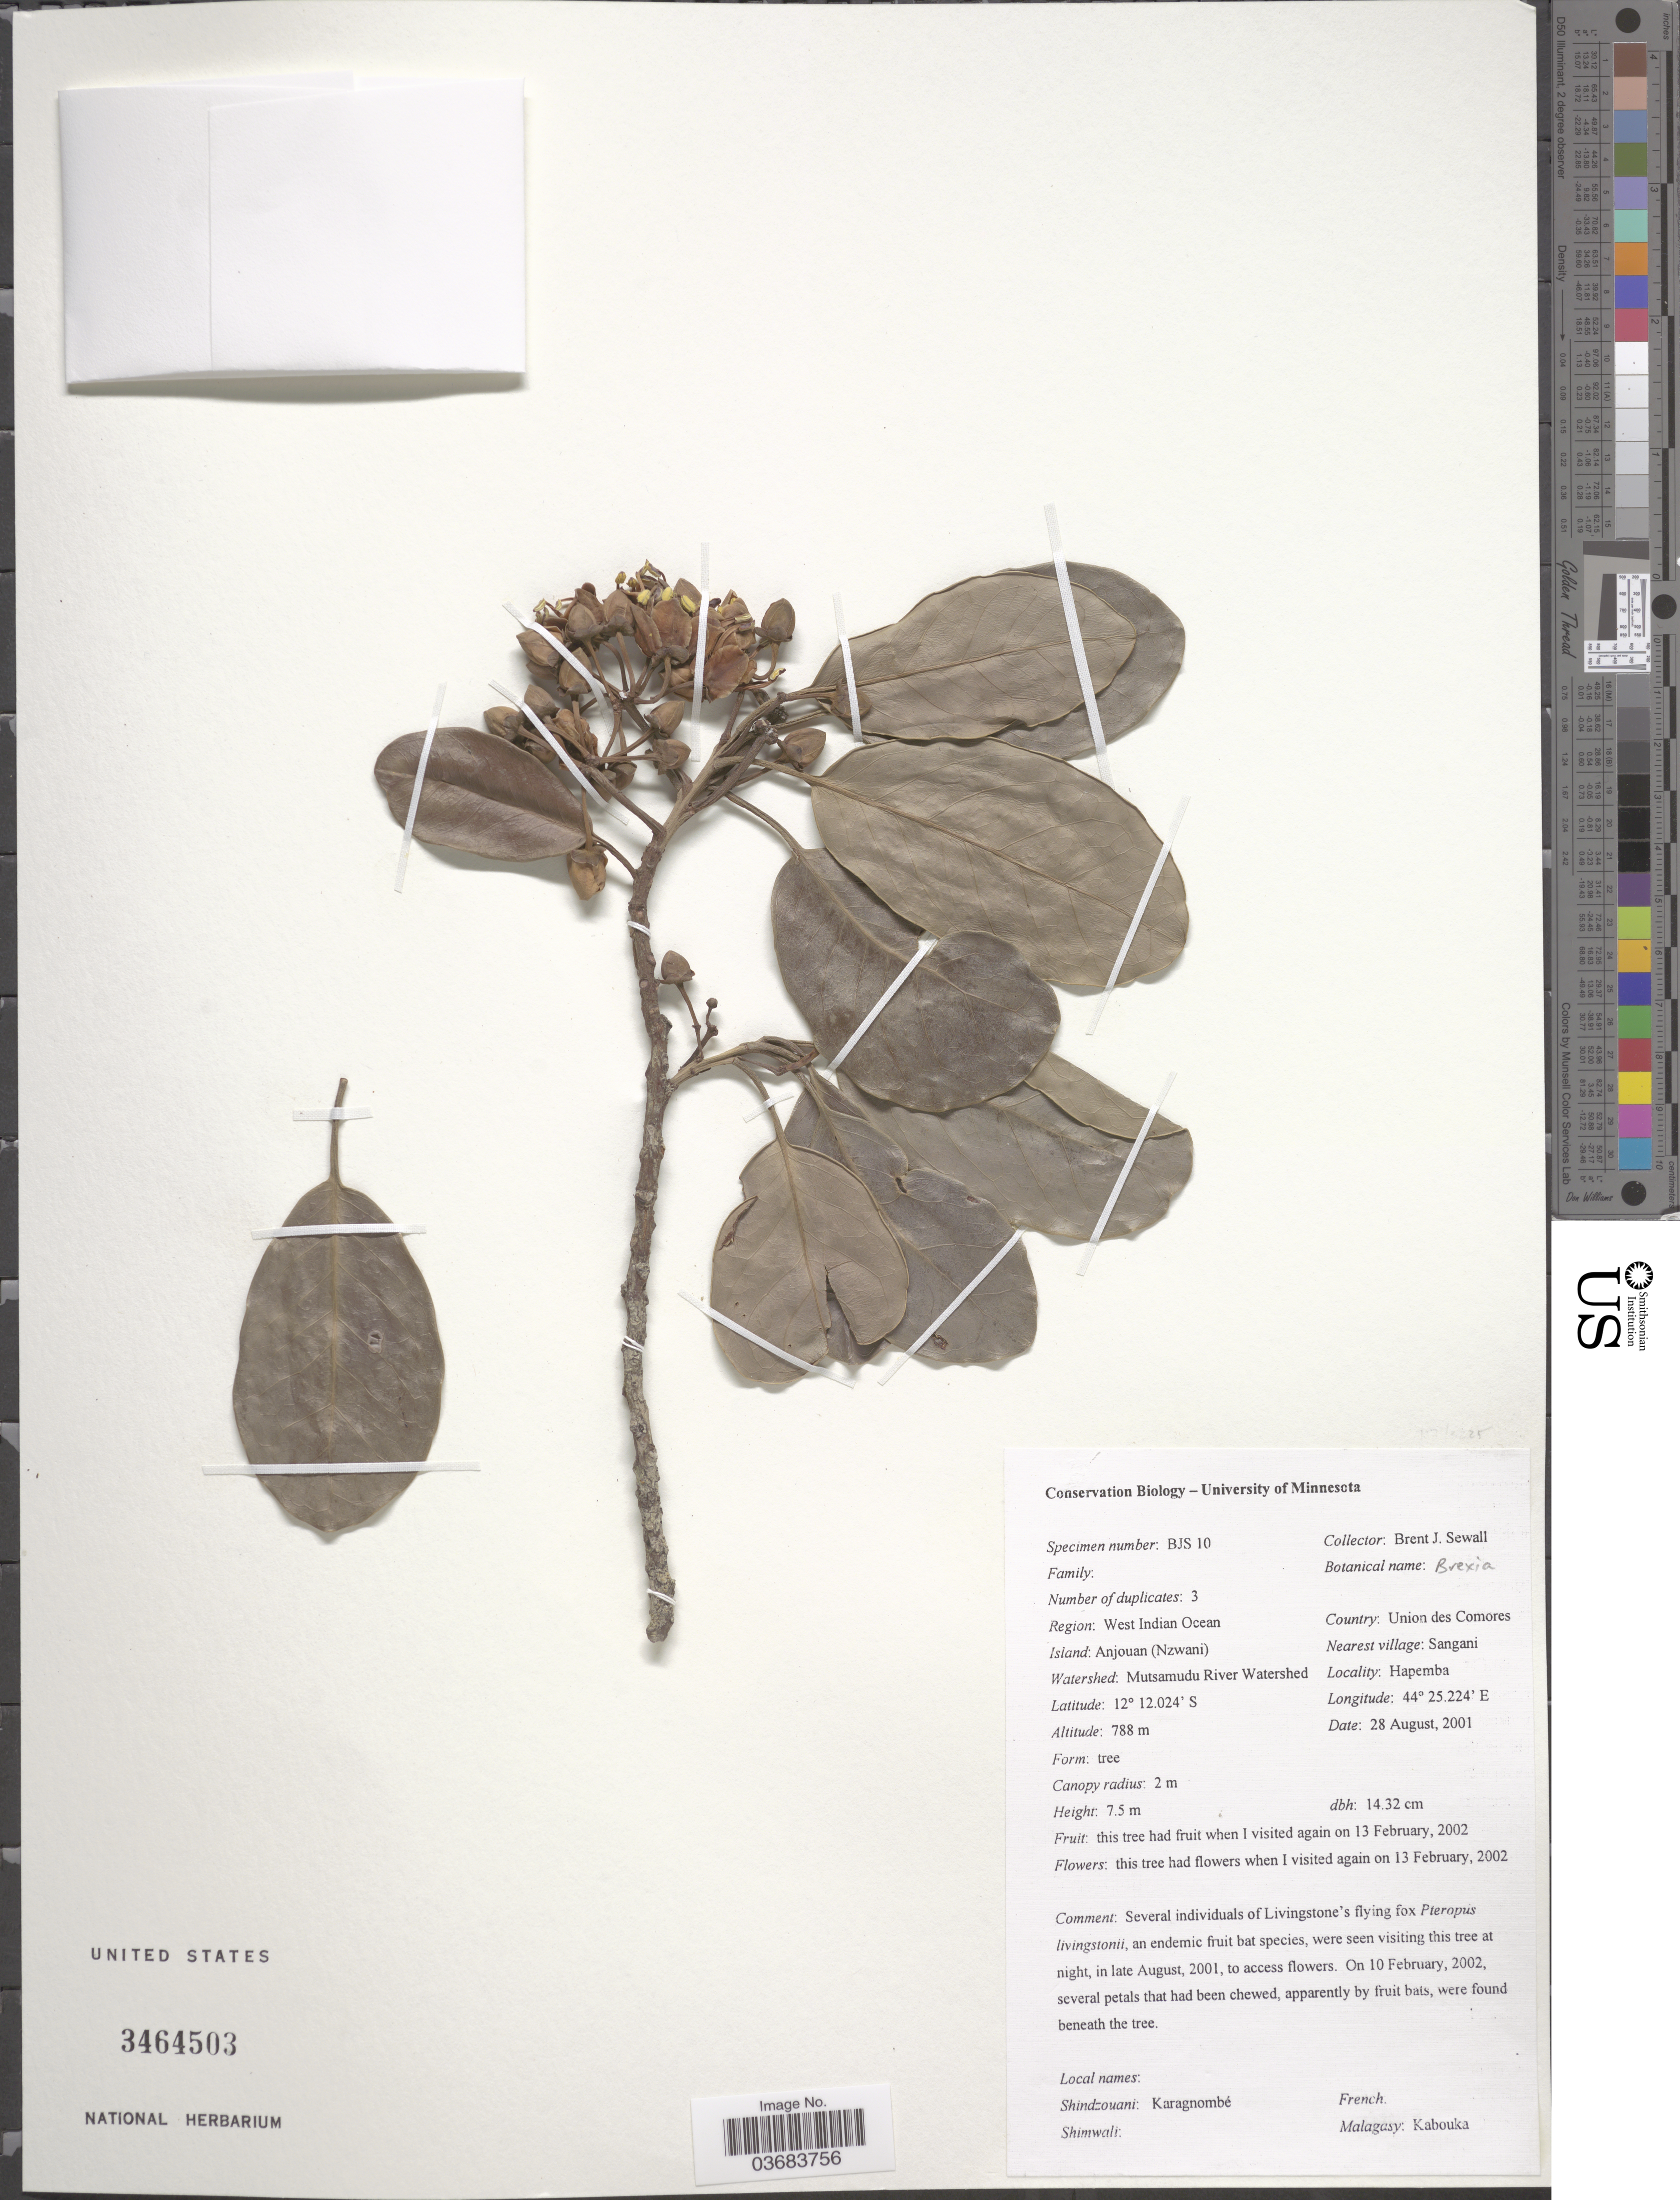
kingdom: Plantae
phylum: Tracheophyta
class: Magnoliopsida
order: Celastrales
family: Celastraceae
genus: Brexia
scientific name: Brexia heterophylla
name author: Bojer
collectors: B. Sewall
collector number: BJS 10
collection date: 2001-08-28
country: Comoros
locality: Region: West Indian Ocean. Island: Anjouan (Nzwani). Nearest village: Sangani. Watershed: Mutsamudu River Watershed.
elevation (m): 788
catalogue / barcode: US 3464503